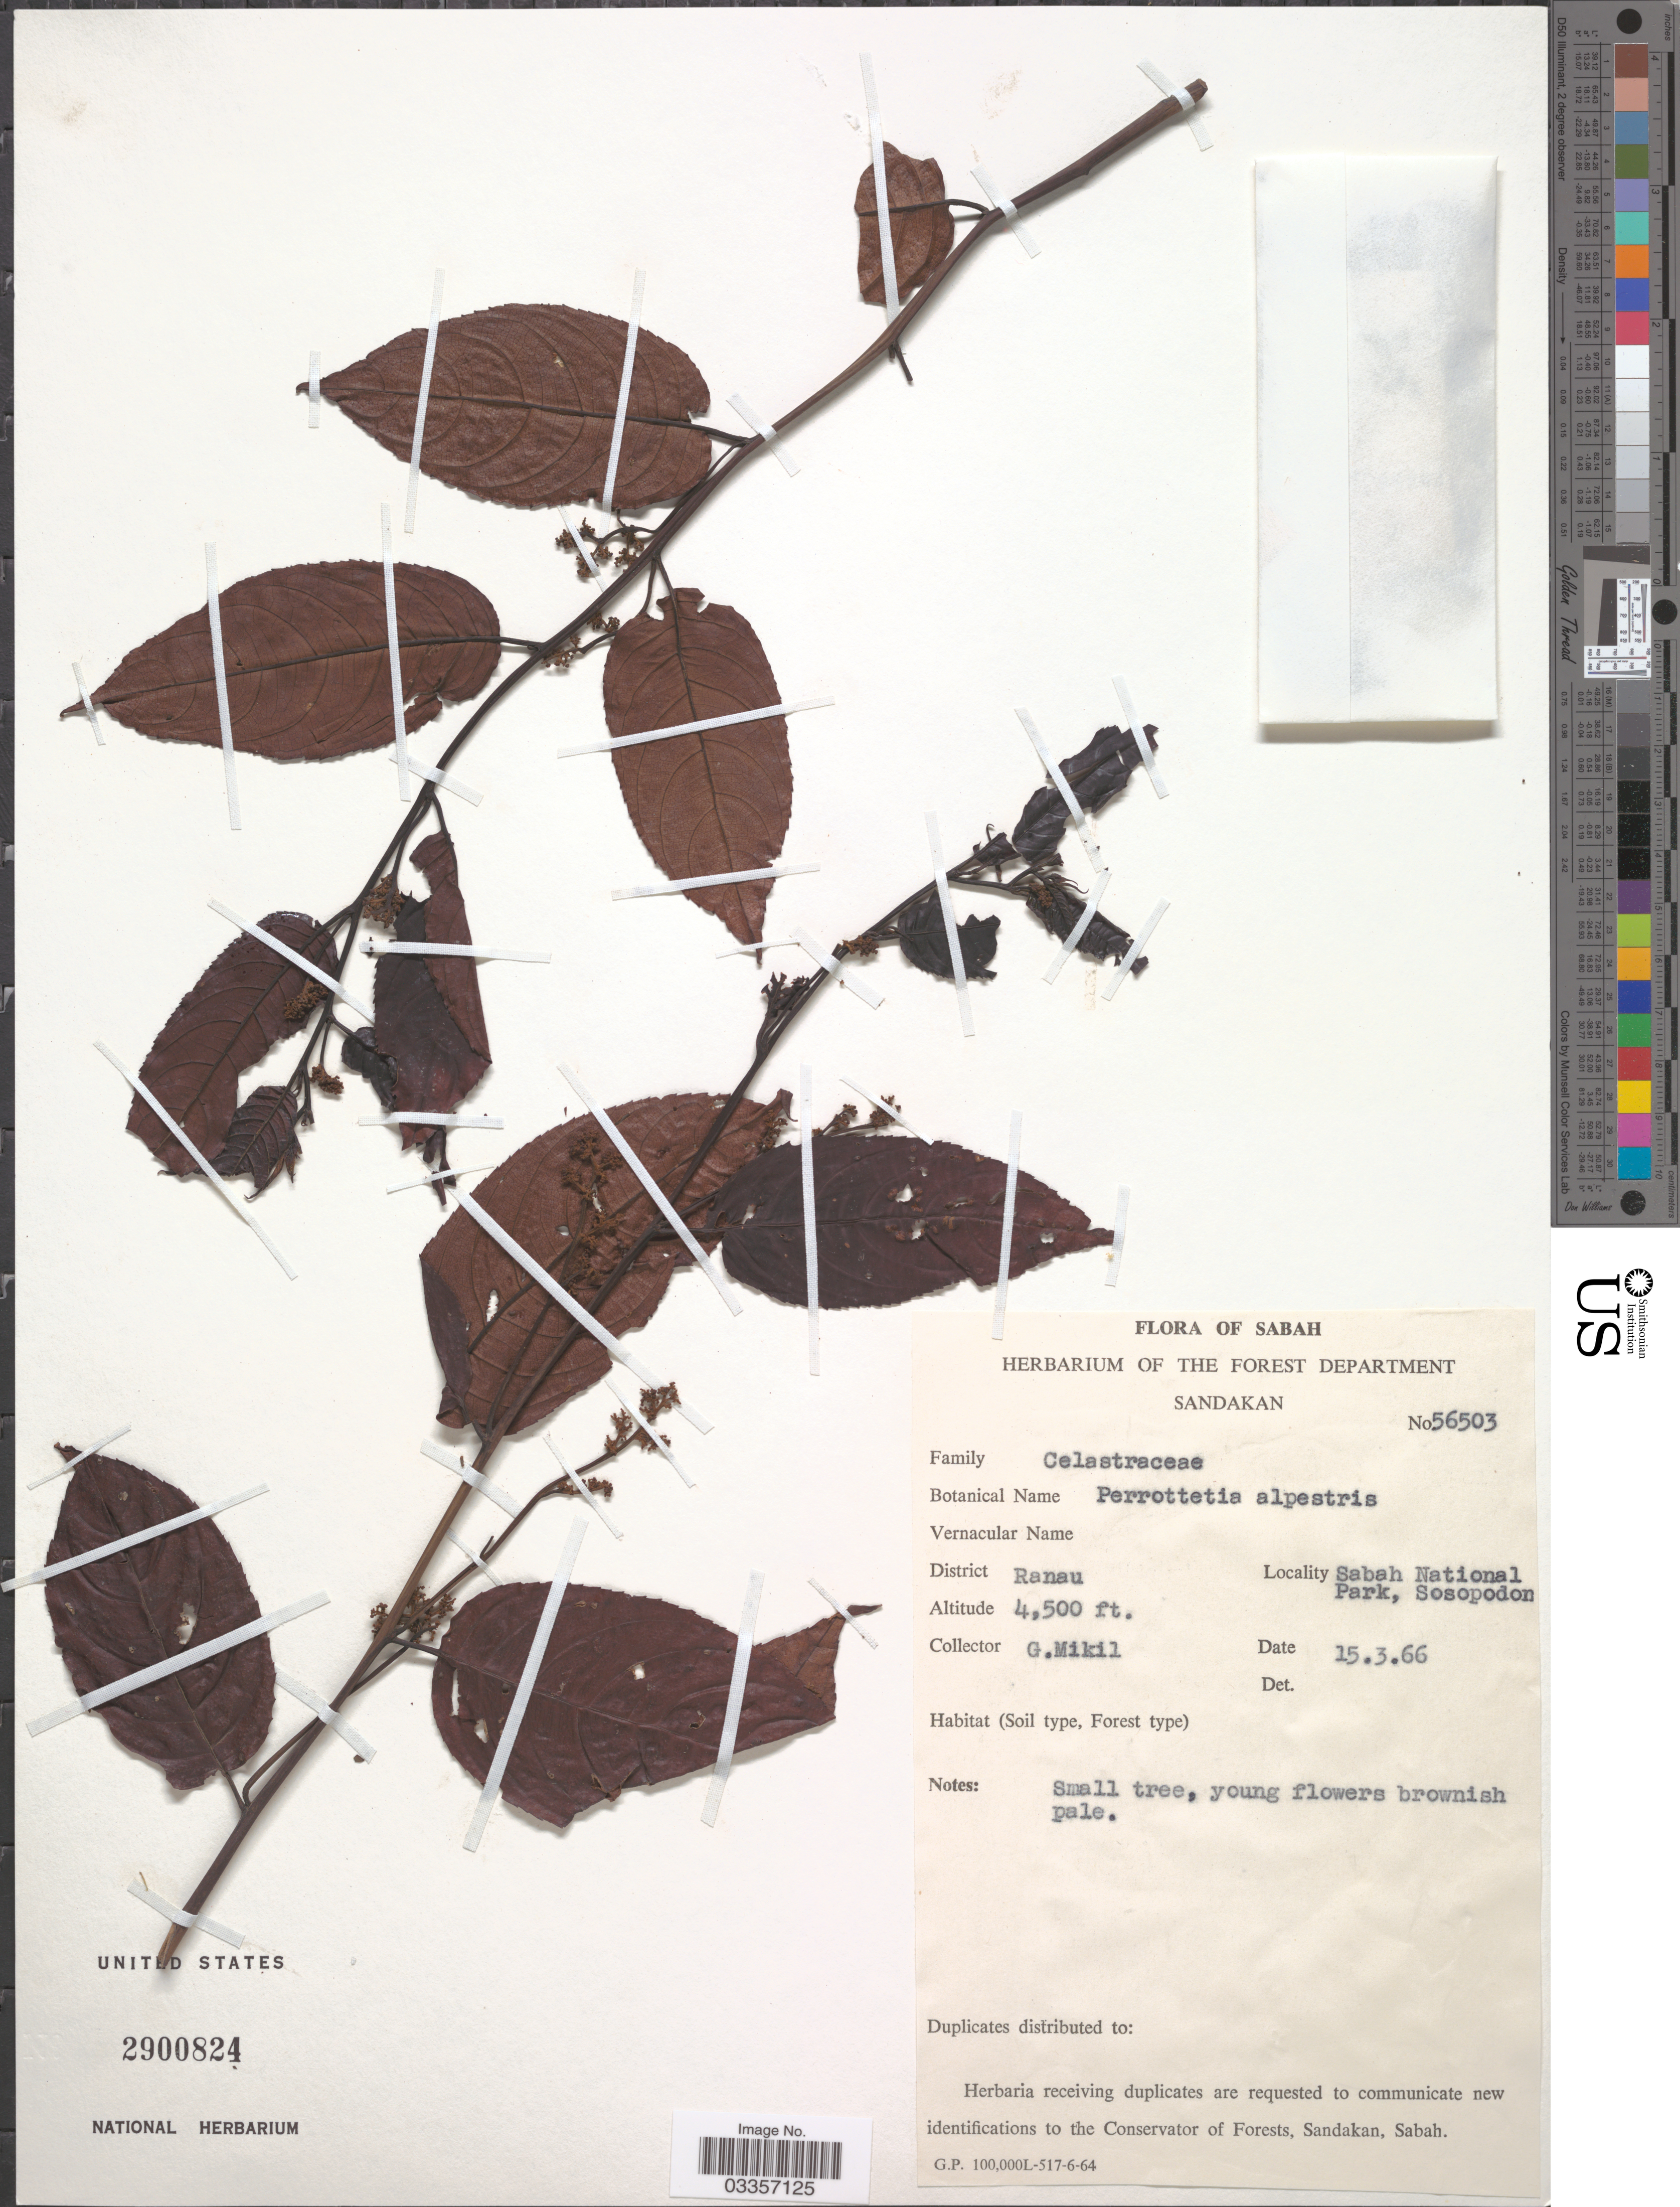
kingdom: Plantae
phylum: Tracheophyta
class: Magnoliopsida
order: Huerteales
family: Dipentodontaceae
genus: Perrottetia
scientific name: Perrottetia alpestris subsp. alpestris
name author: (Blume) Loes.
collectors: G. Mikil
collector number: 56503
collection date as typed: Transcribed d/m/y: 15/3/66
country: Malaysia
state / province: Sabah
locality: District Ranau, Sabah National Park, Sosopodon.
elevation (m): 1372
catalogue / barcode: US 2900824